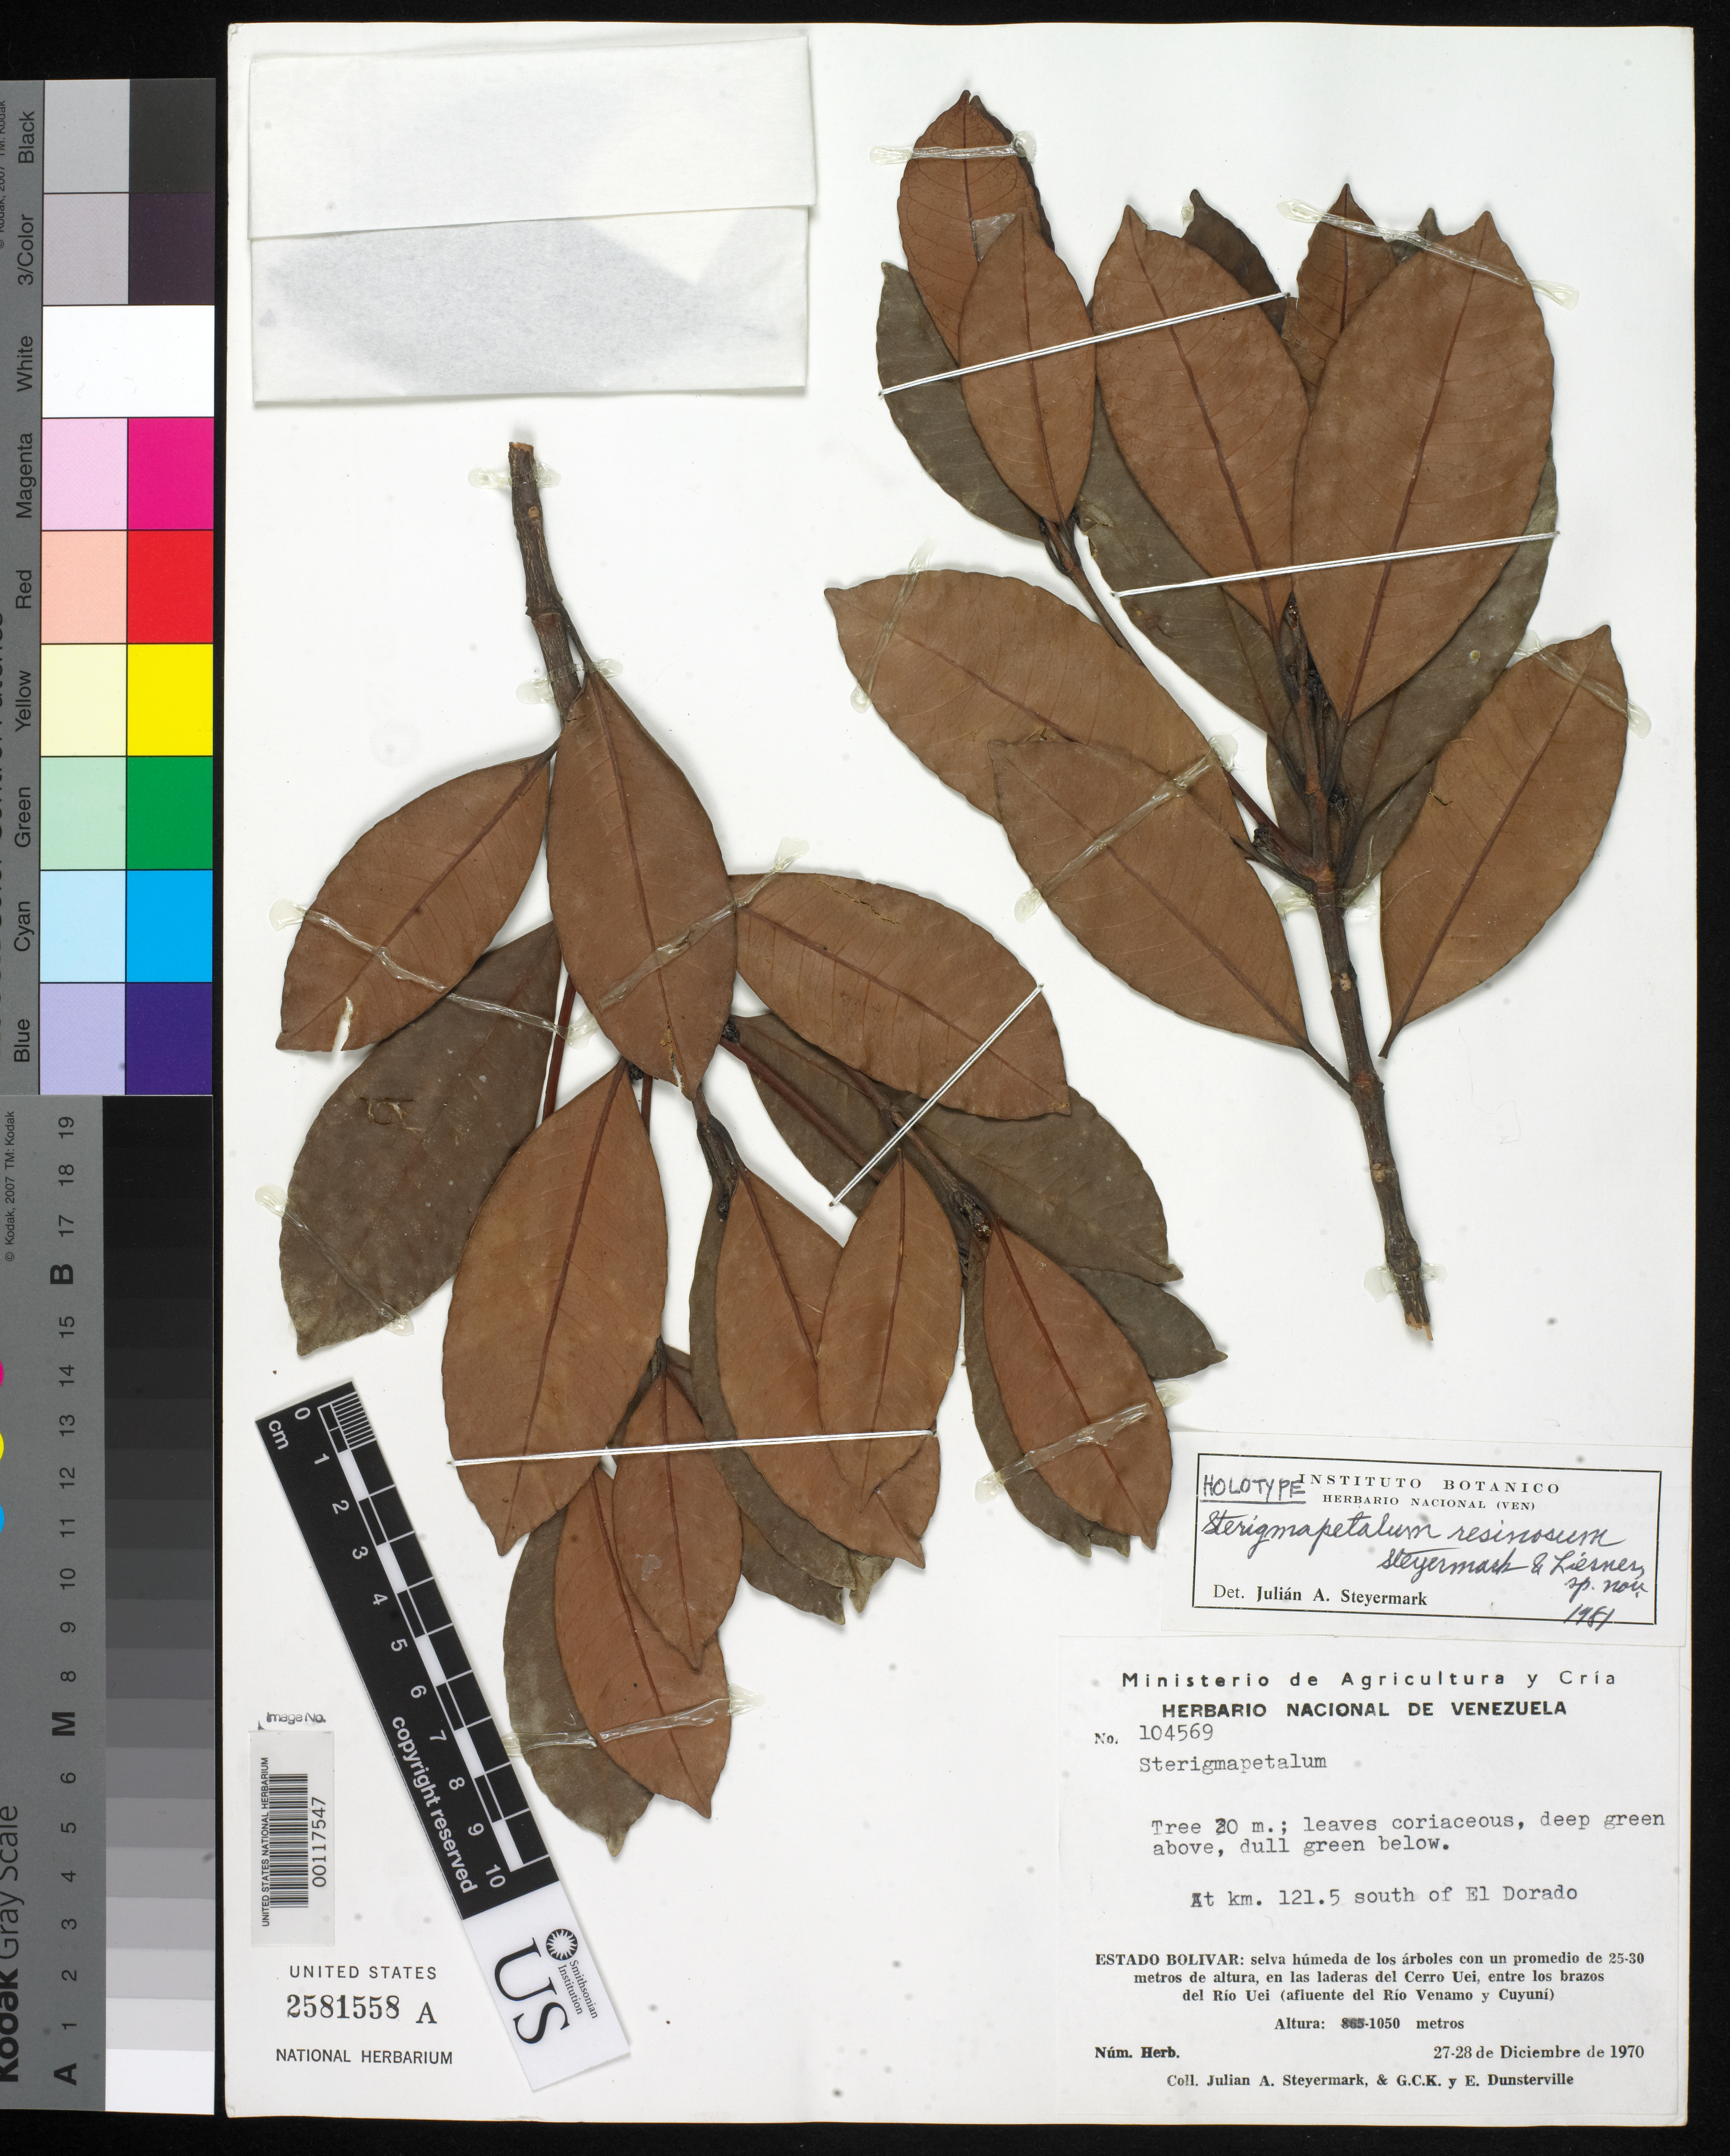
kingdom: Plantae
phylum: Tracheophyta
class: Magnoliopsida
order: Malpighiales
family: Rhizophoraceae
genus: Sterigmapetalum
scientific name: Sterigmapetalum resinosum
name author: Steyerm. & Liesner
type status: Holotype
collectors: J. Steyermark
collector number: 104569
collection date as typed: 27 Dec 1970 to 28 Dec 1970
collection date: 1970-12-27/1970-12-28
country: Venezuela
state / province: Bolivar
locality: Slopes of Cerro Uei, between branches of Rio Uei.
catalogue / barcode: US 2581558A